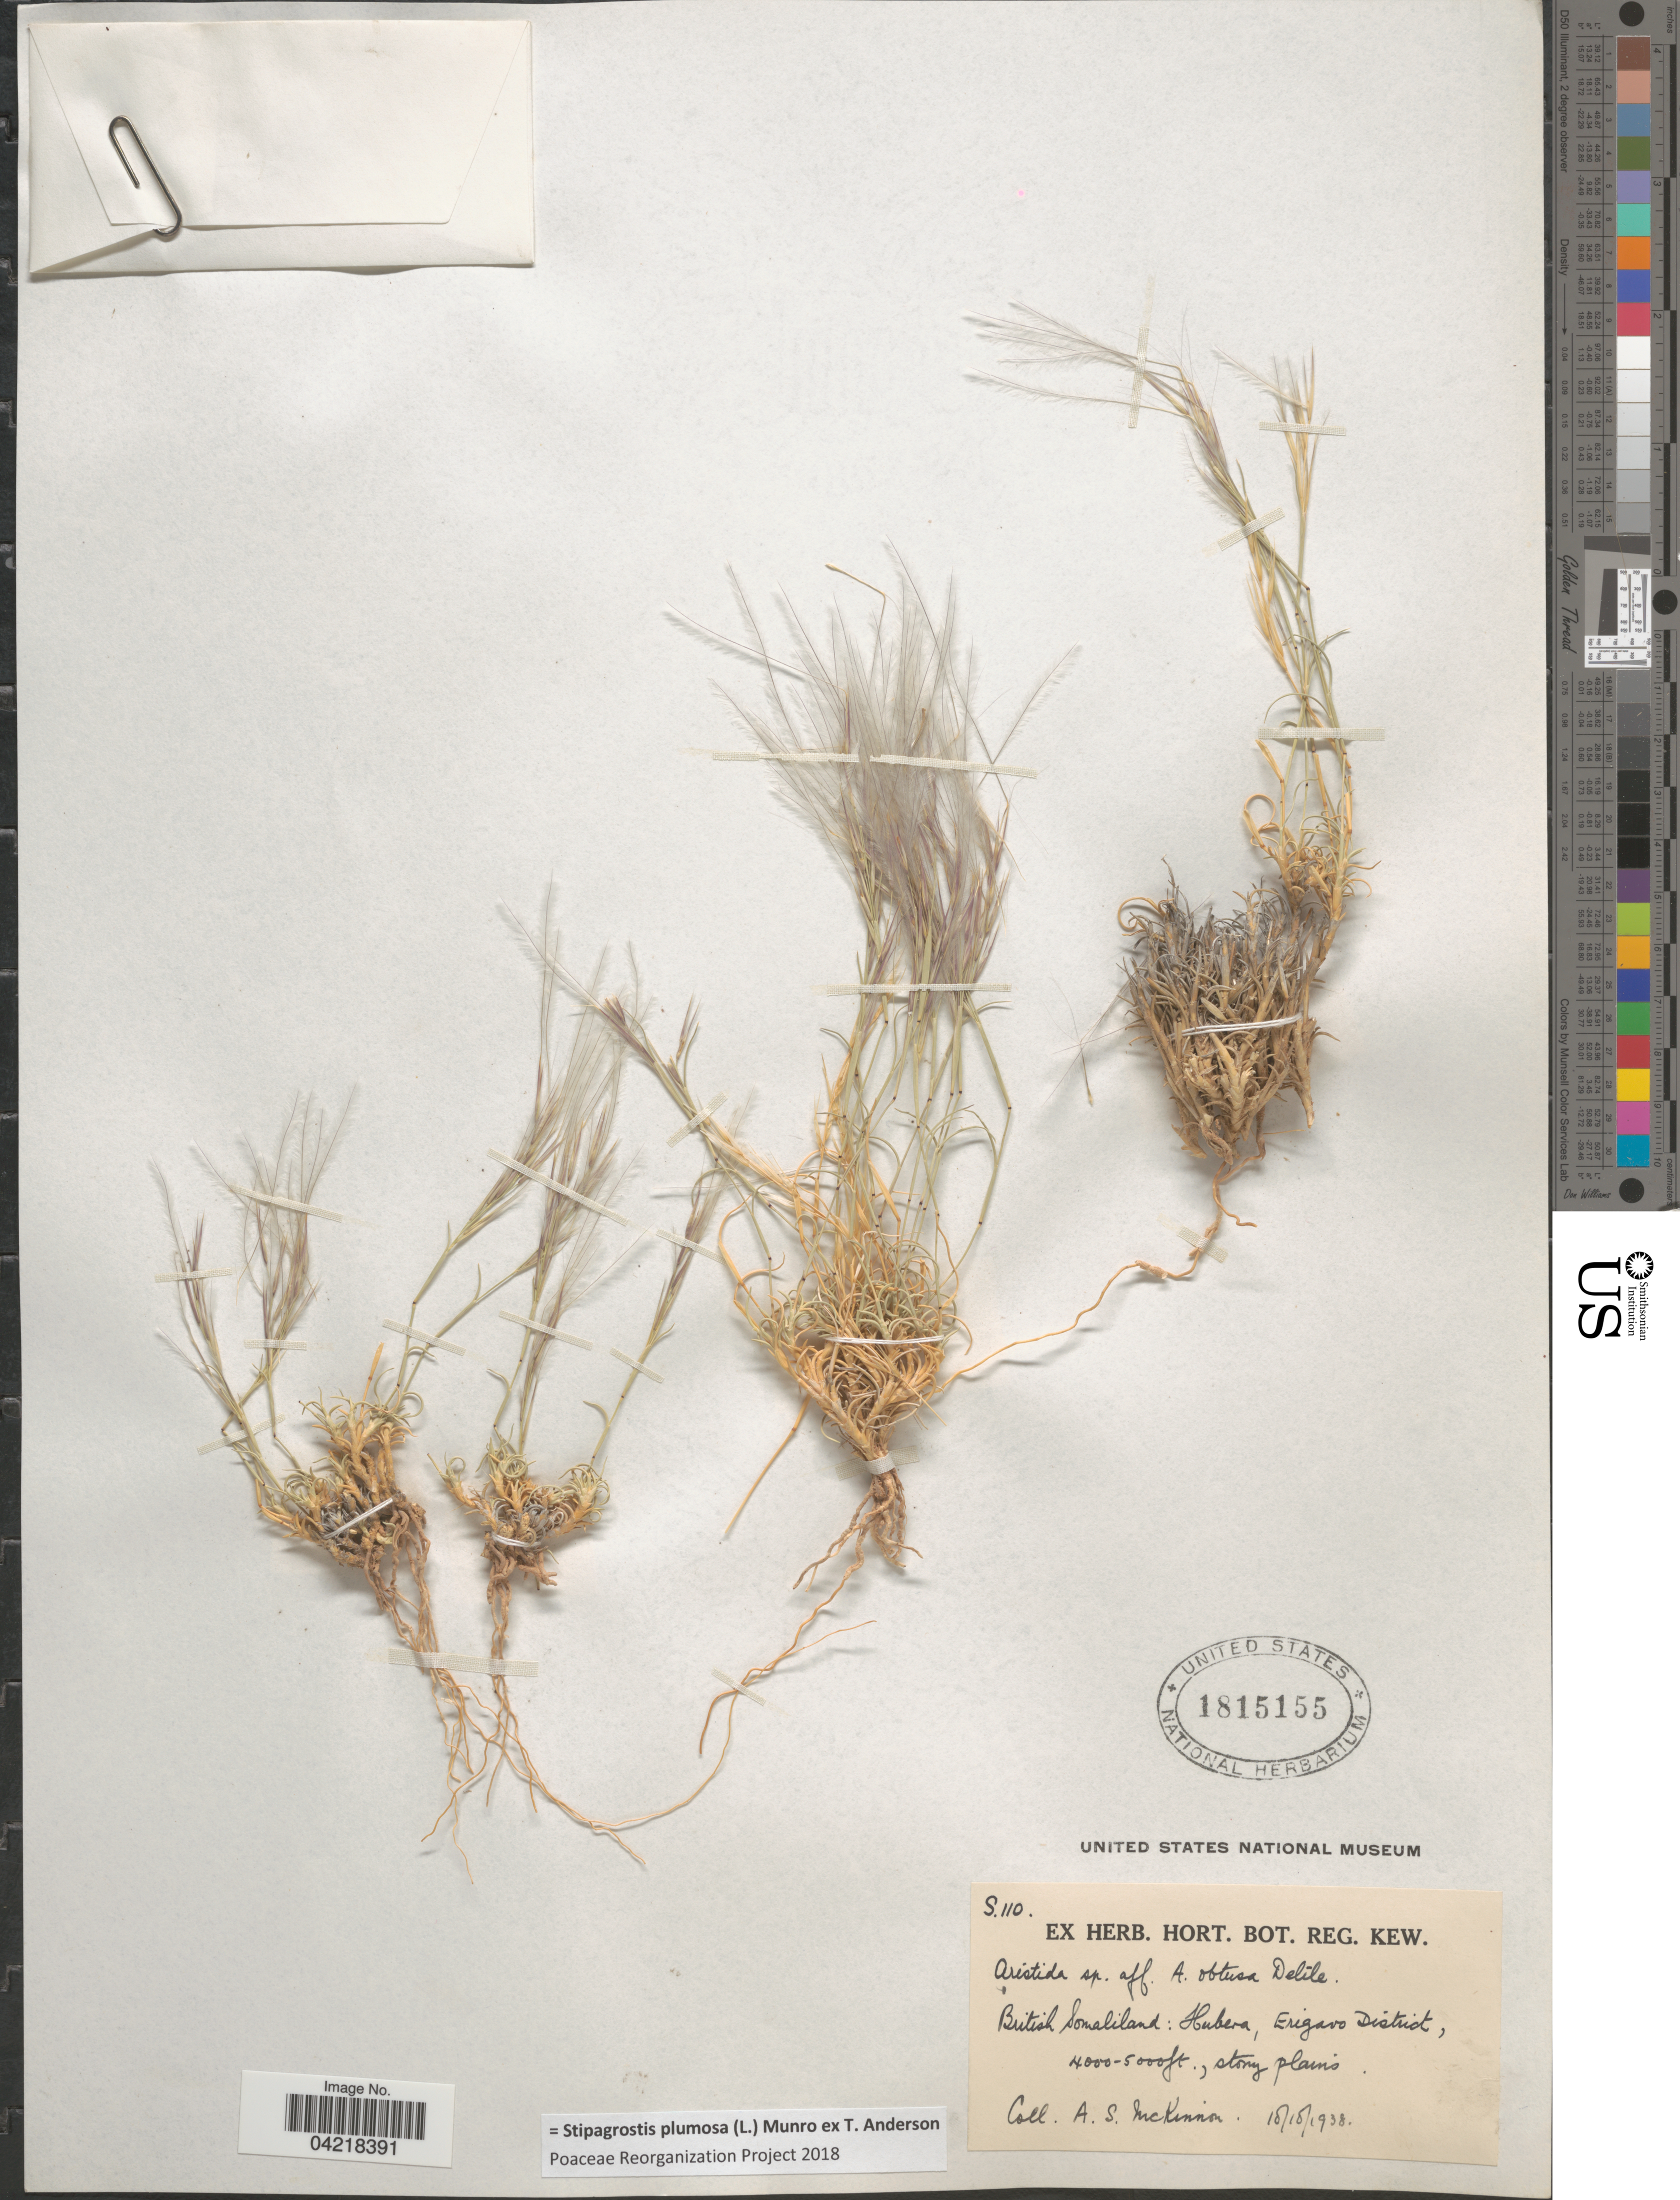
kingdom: Plantae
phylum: Tracheophyta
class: Liliopsida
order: Poales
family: Poaceae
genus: Stipagrostis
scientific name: Stipagrostis plumosa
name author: (L.) Munro ex T. Anderson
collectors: A. Mckinnon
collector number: S.110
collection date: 1938-10-10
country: Somalia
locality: British Somaliland: Hubera, Erigavo District, stony plains.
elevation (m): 1219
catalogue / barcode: US 1815155